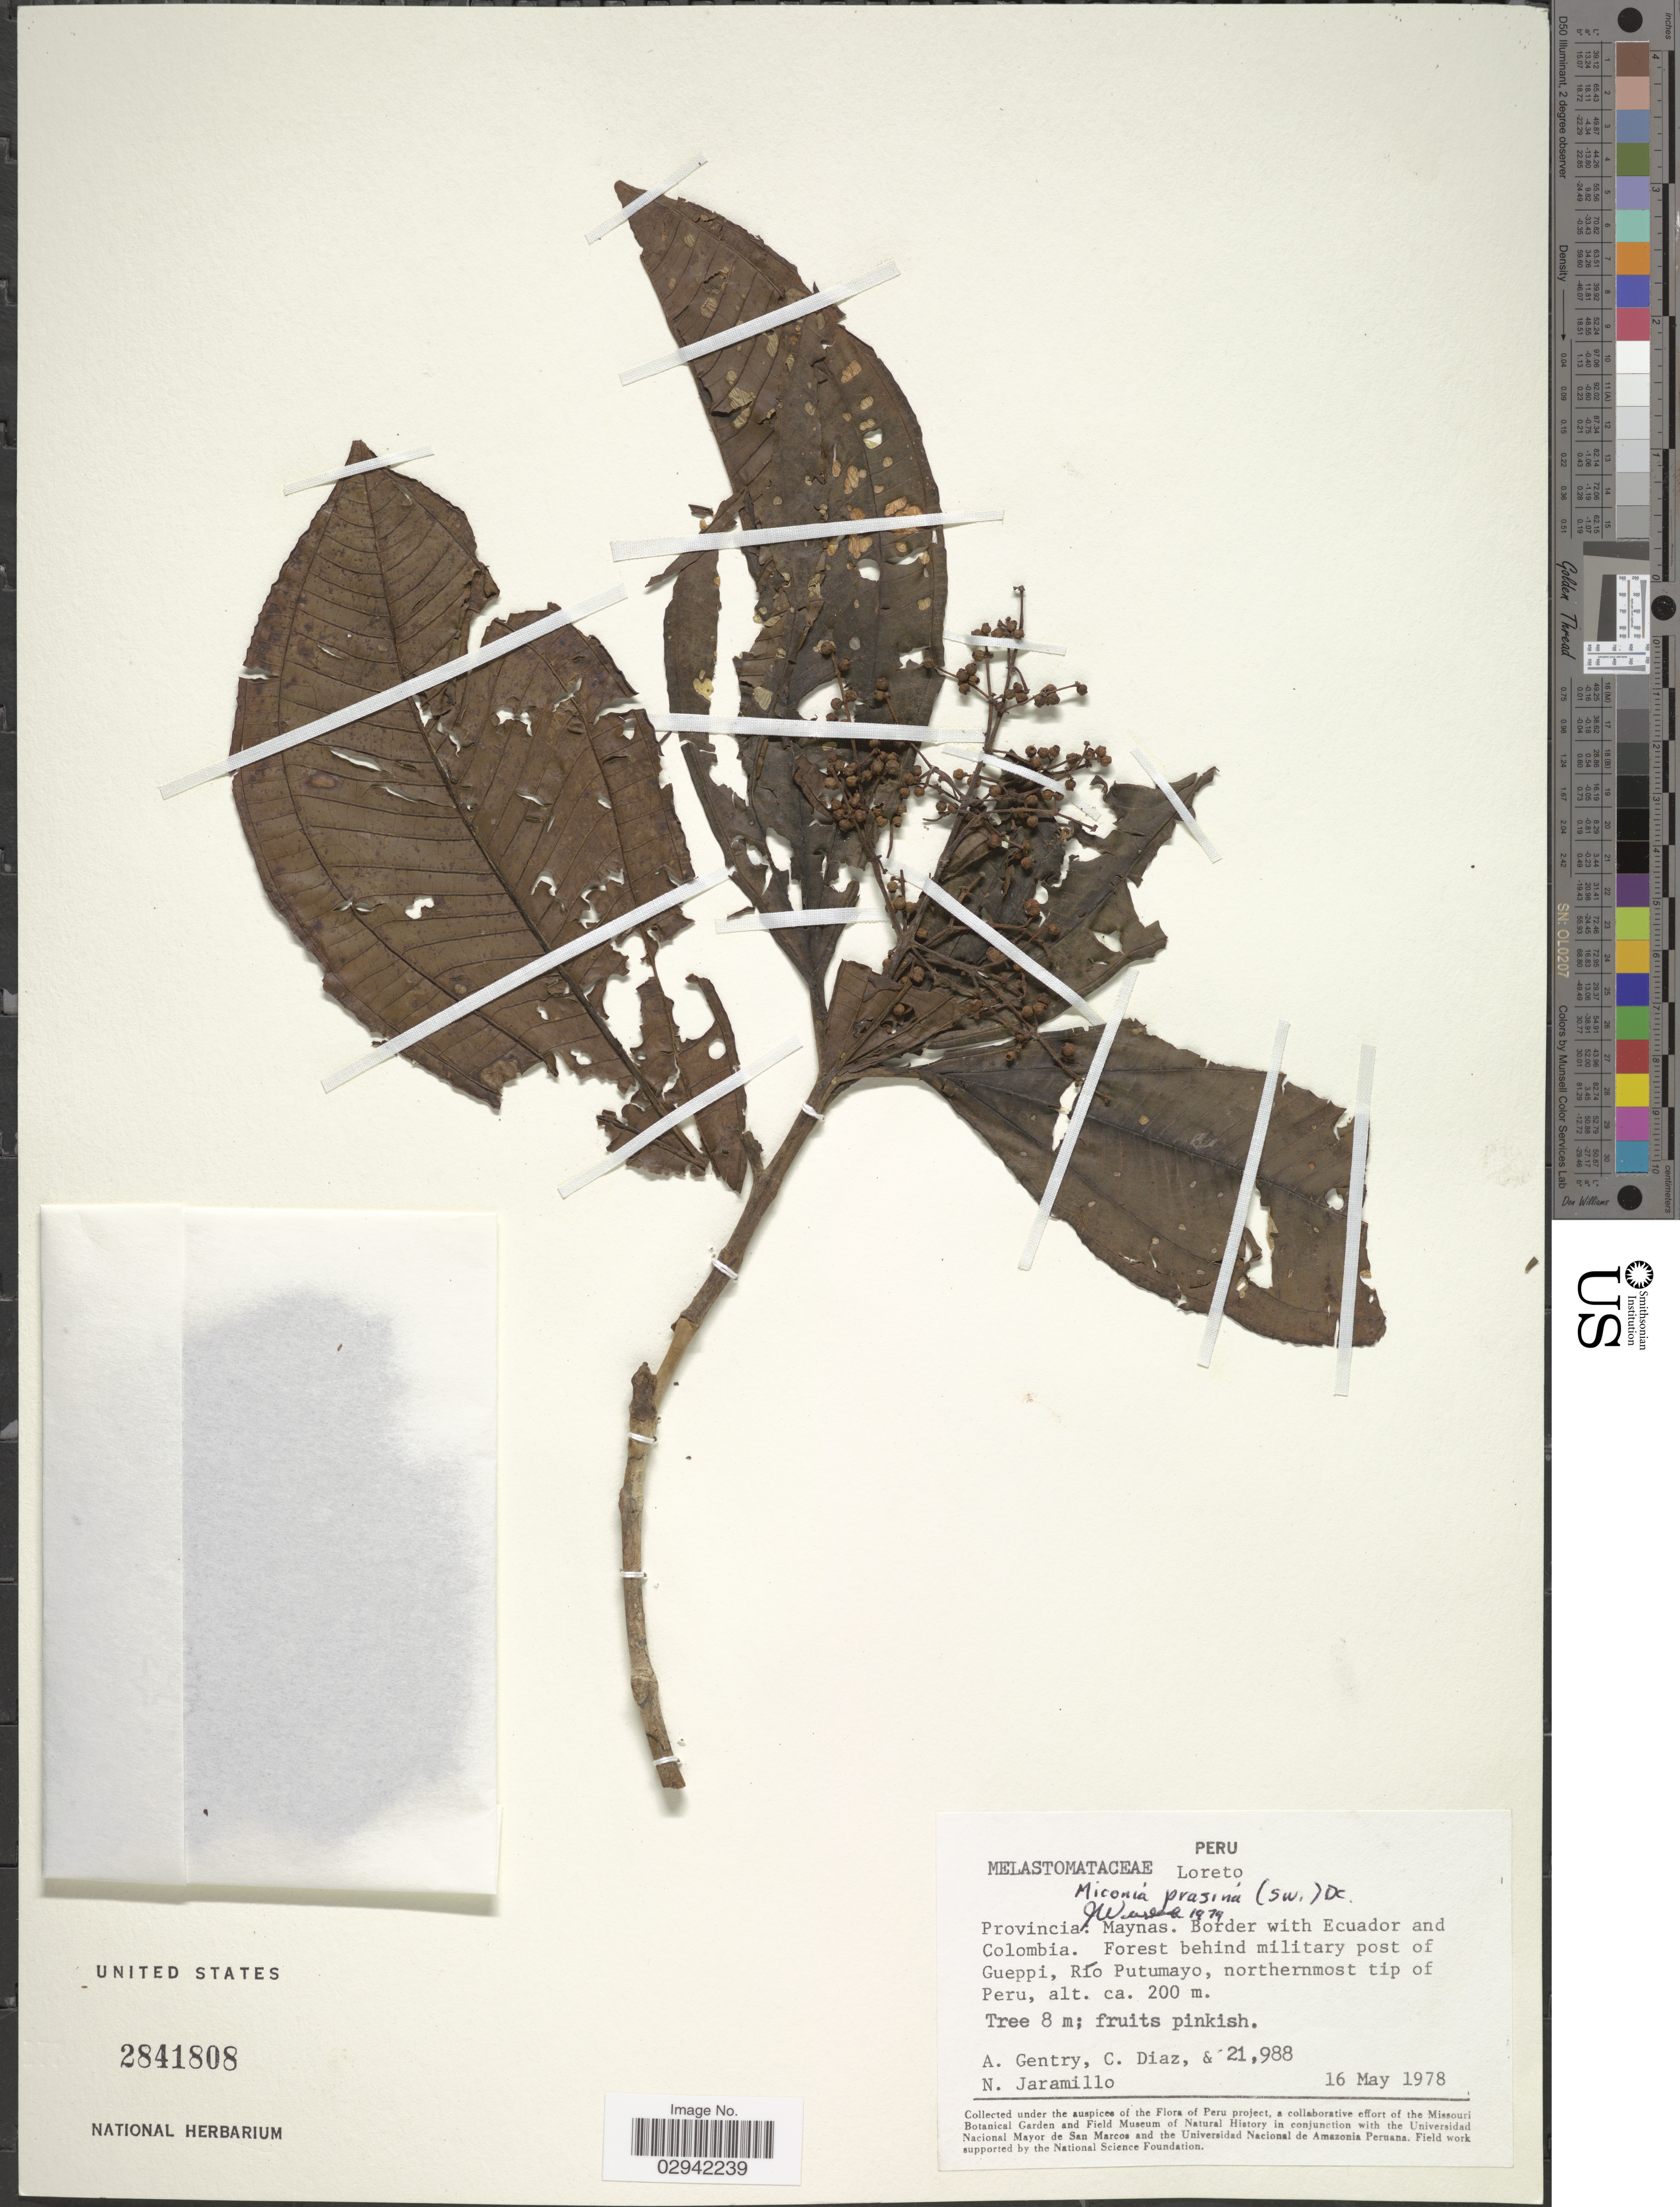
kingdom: Plantae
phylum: Tracheophyta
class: Magnoliopsida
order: Myrtales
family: Melastomataceae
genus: Miconia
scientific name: Miconia prasina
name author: (Sw.) DC.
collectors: A. H. Gentry, C. Díaz & N. Jaramillo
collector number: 21988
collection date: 1978-05-16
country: Peru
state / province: Loreto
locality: Provincia: Maynas. Border with Ecuador and Colombia. Forest behind military post of Gueppi, Río Putumayo, northernmost tip of Peru.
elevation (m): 200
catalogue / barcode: US 2841808